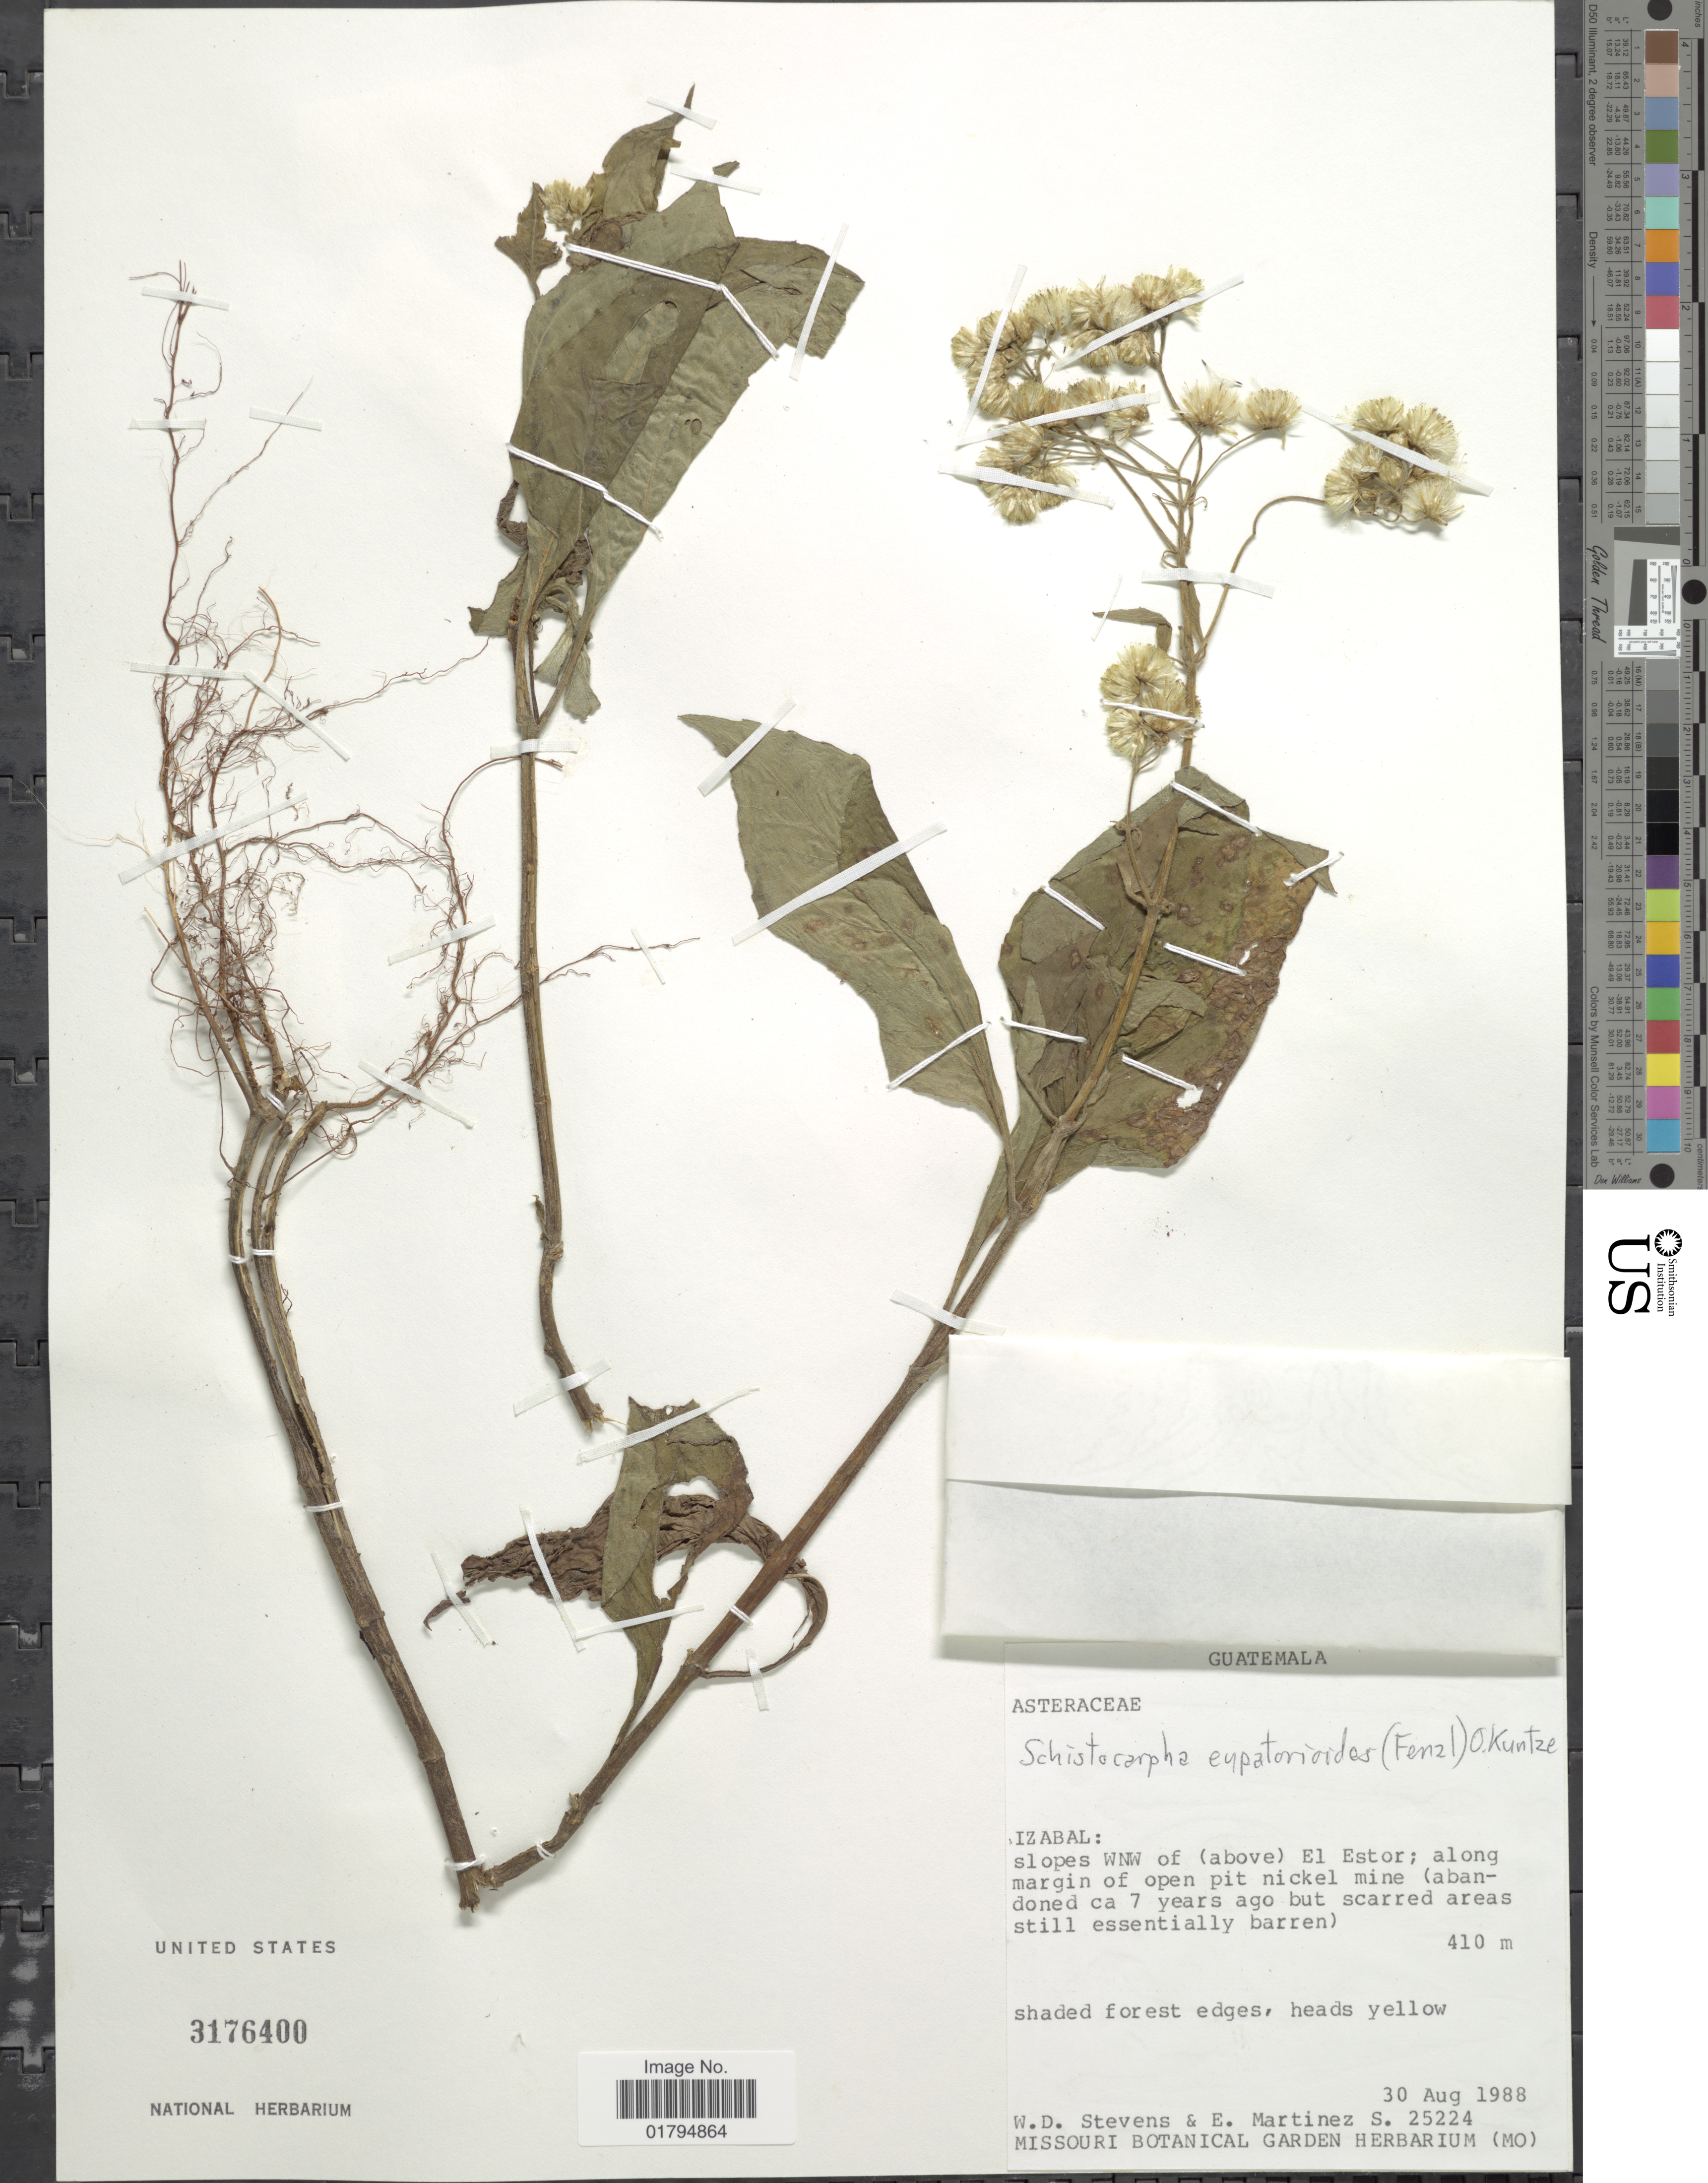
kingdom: Plantae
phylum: Tracheophyta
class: Magnoliopsida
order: Asterales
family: Asteraceae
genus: Schistocarpha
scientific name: Schistocarpha eupatorioides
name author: (Fenzl) Kuntze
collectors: W. D. Stevens & E. M. Martínez S.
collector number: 25224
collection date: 1988-08-30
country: Guatemala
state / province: Izabal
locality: Slopes WNW of (above) El Astor; along margin of open pit nickel mine (abandoned ca 7 years ago but scarred areas still essentially barren)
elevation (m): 410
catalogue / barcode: US 3176400